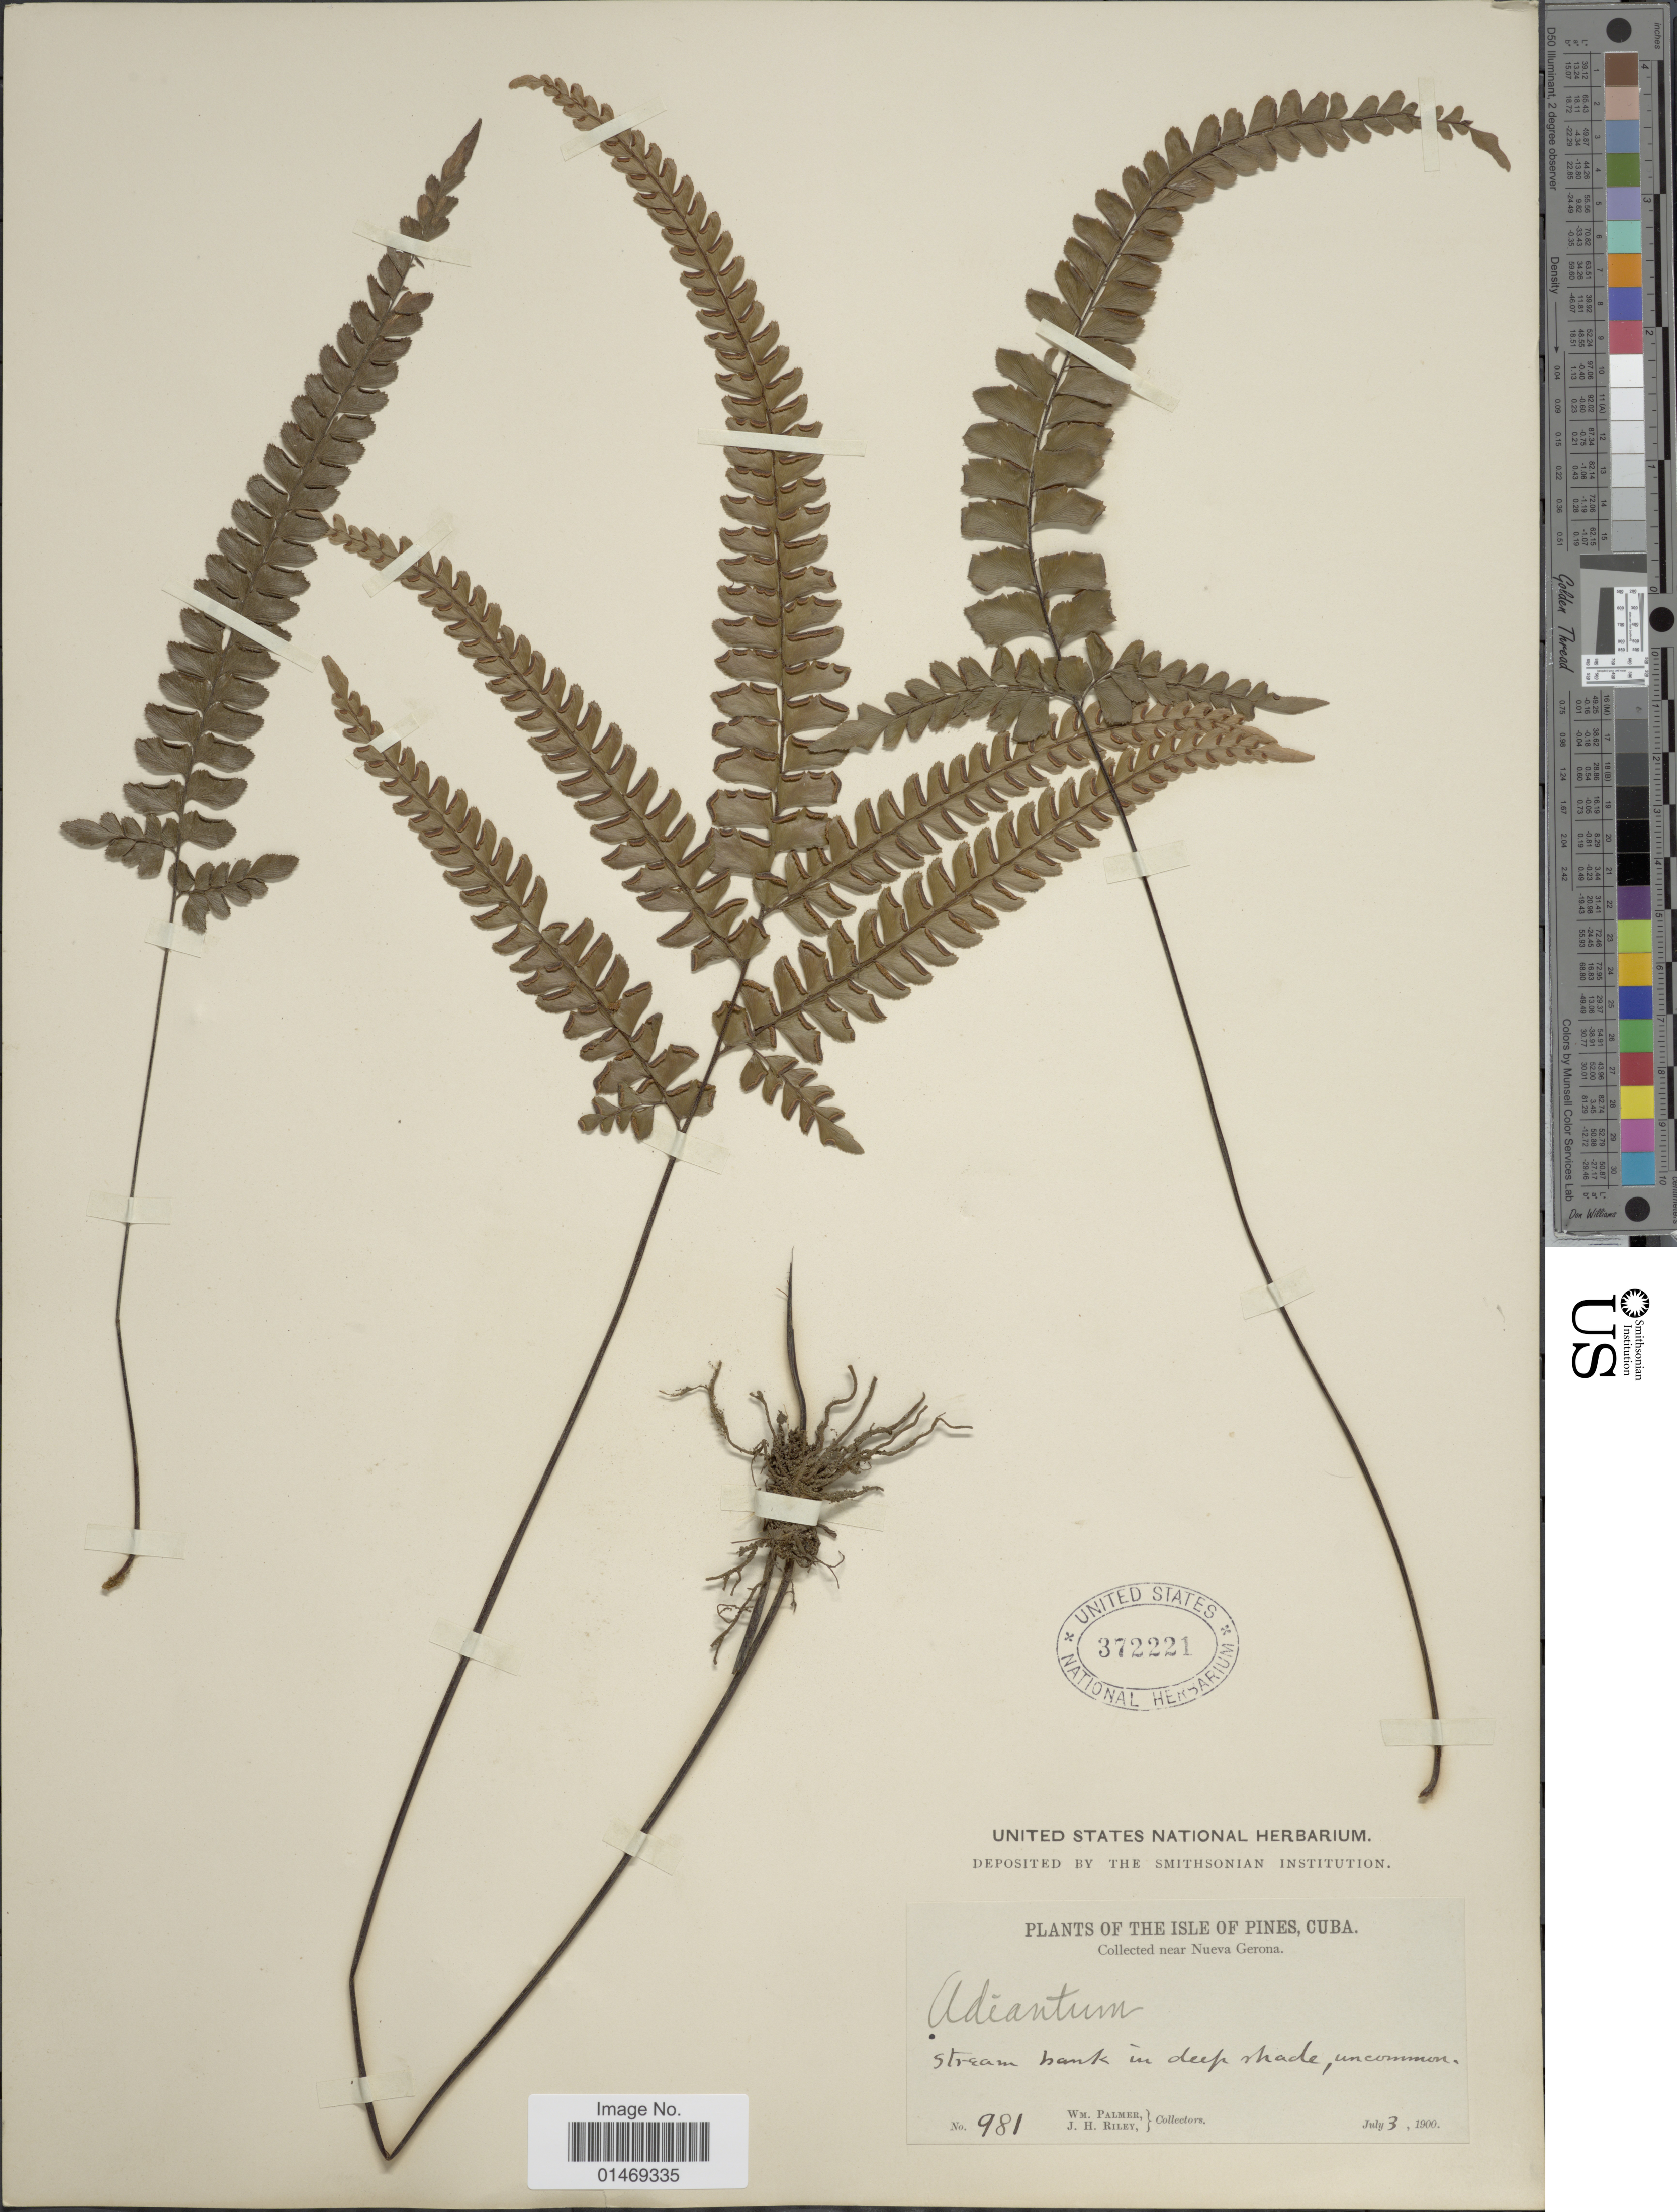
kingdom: Plantae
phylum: Tracheophyta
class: Polypodiopsida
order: Polypodiales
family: Pteridaceae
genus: Adiantum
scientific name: Adiantum pyramidale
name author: (L.) Willd.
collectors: W. Palmer & J. H. Riley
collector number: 981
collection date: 1900-07-03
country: Cuba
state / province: Isla de la Juventud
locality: Near Nueva gerona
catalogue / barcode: US 372221